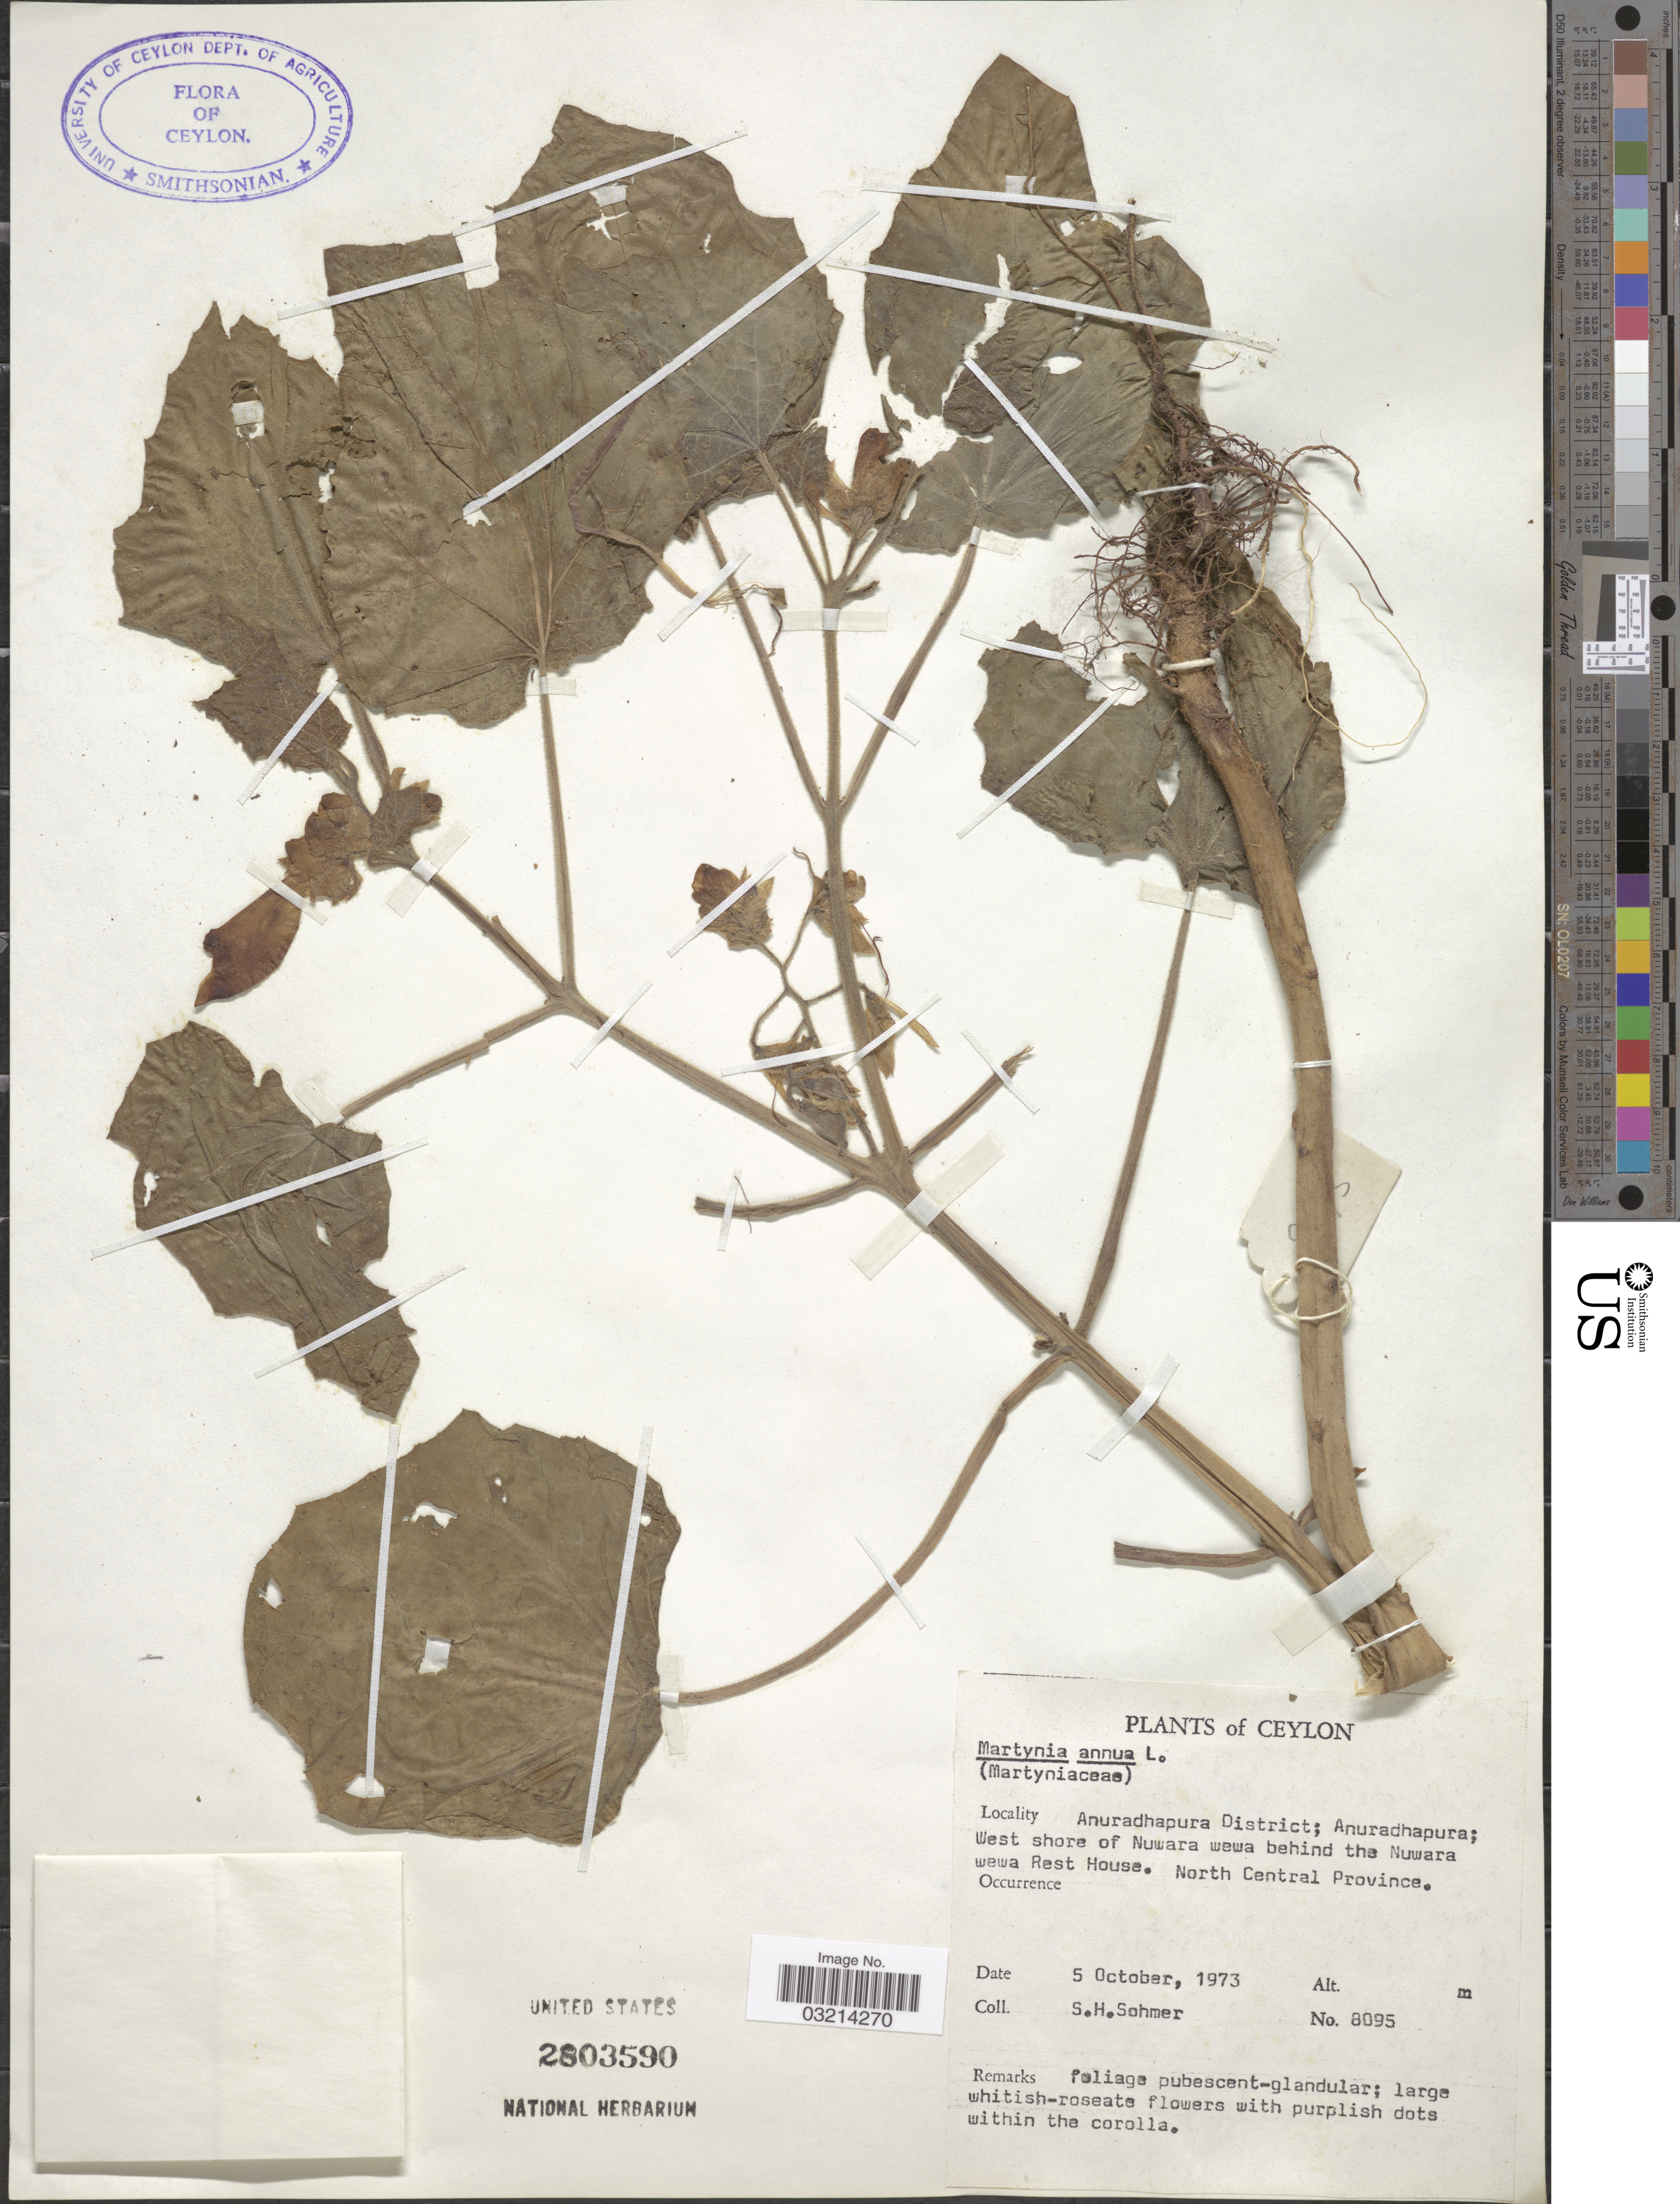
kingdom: Plantae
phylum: Tracheophyta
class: Magnoliopsida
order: Lamiales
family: Martyniaceae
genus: Martynia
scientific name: Martynia annua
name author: L.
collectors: S. H. Sohmer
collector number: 8095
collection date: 1973-10-05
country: Sri Lanka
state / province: North Central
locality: Ceylon. Anuradhapura District; Anuradhapura; West shore of Nuwara wewa behind the Nuwara wewa Rest House.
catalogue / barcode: US 2803590